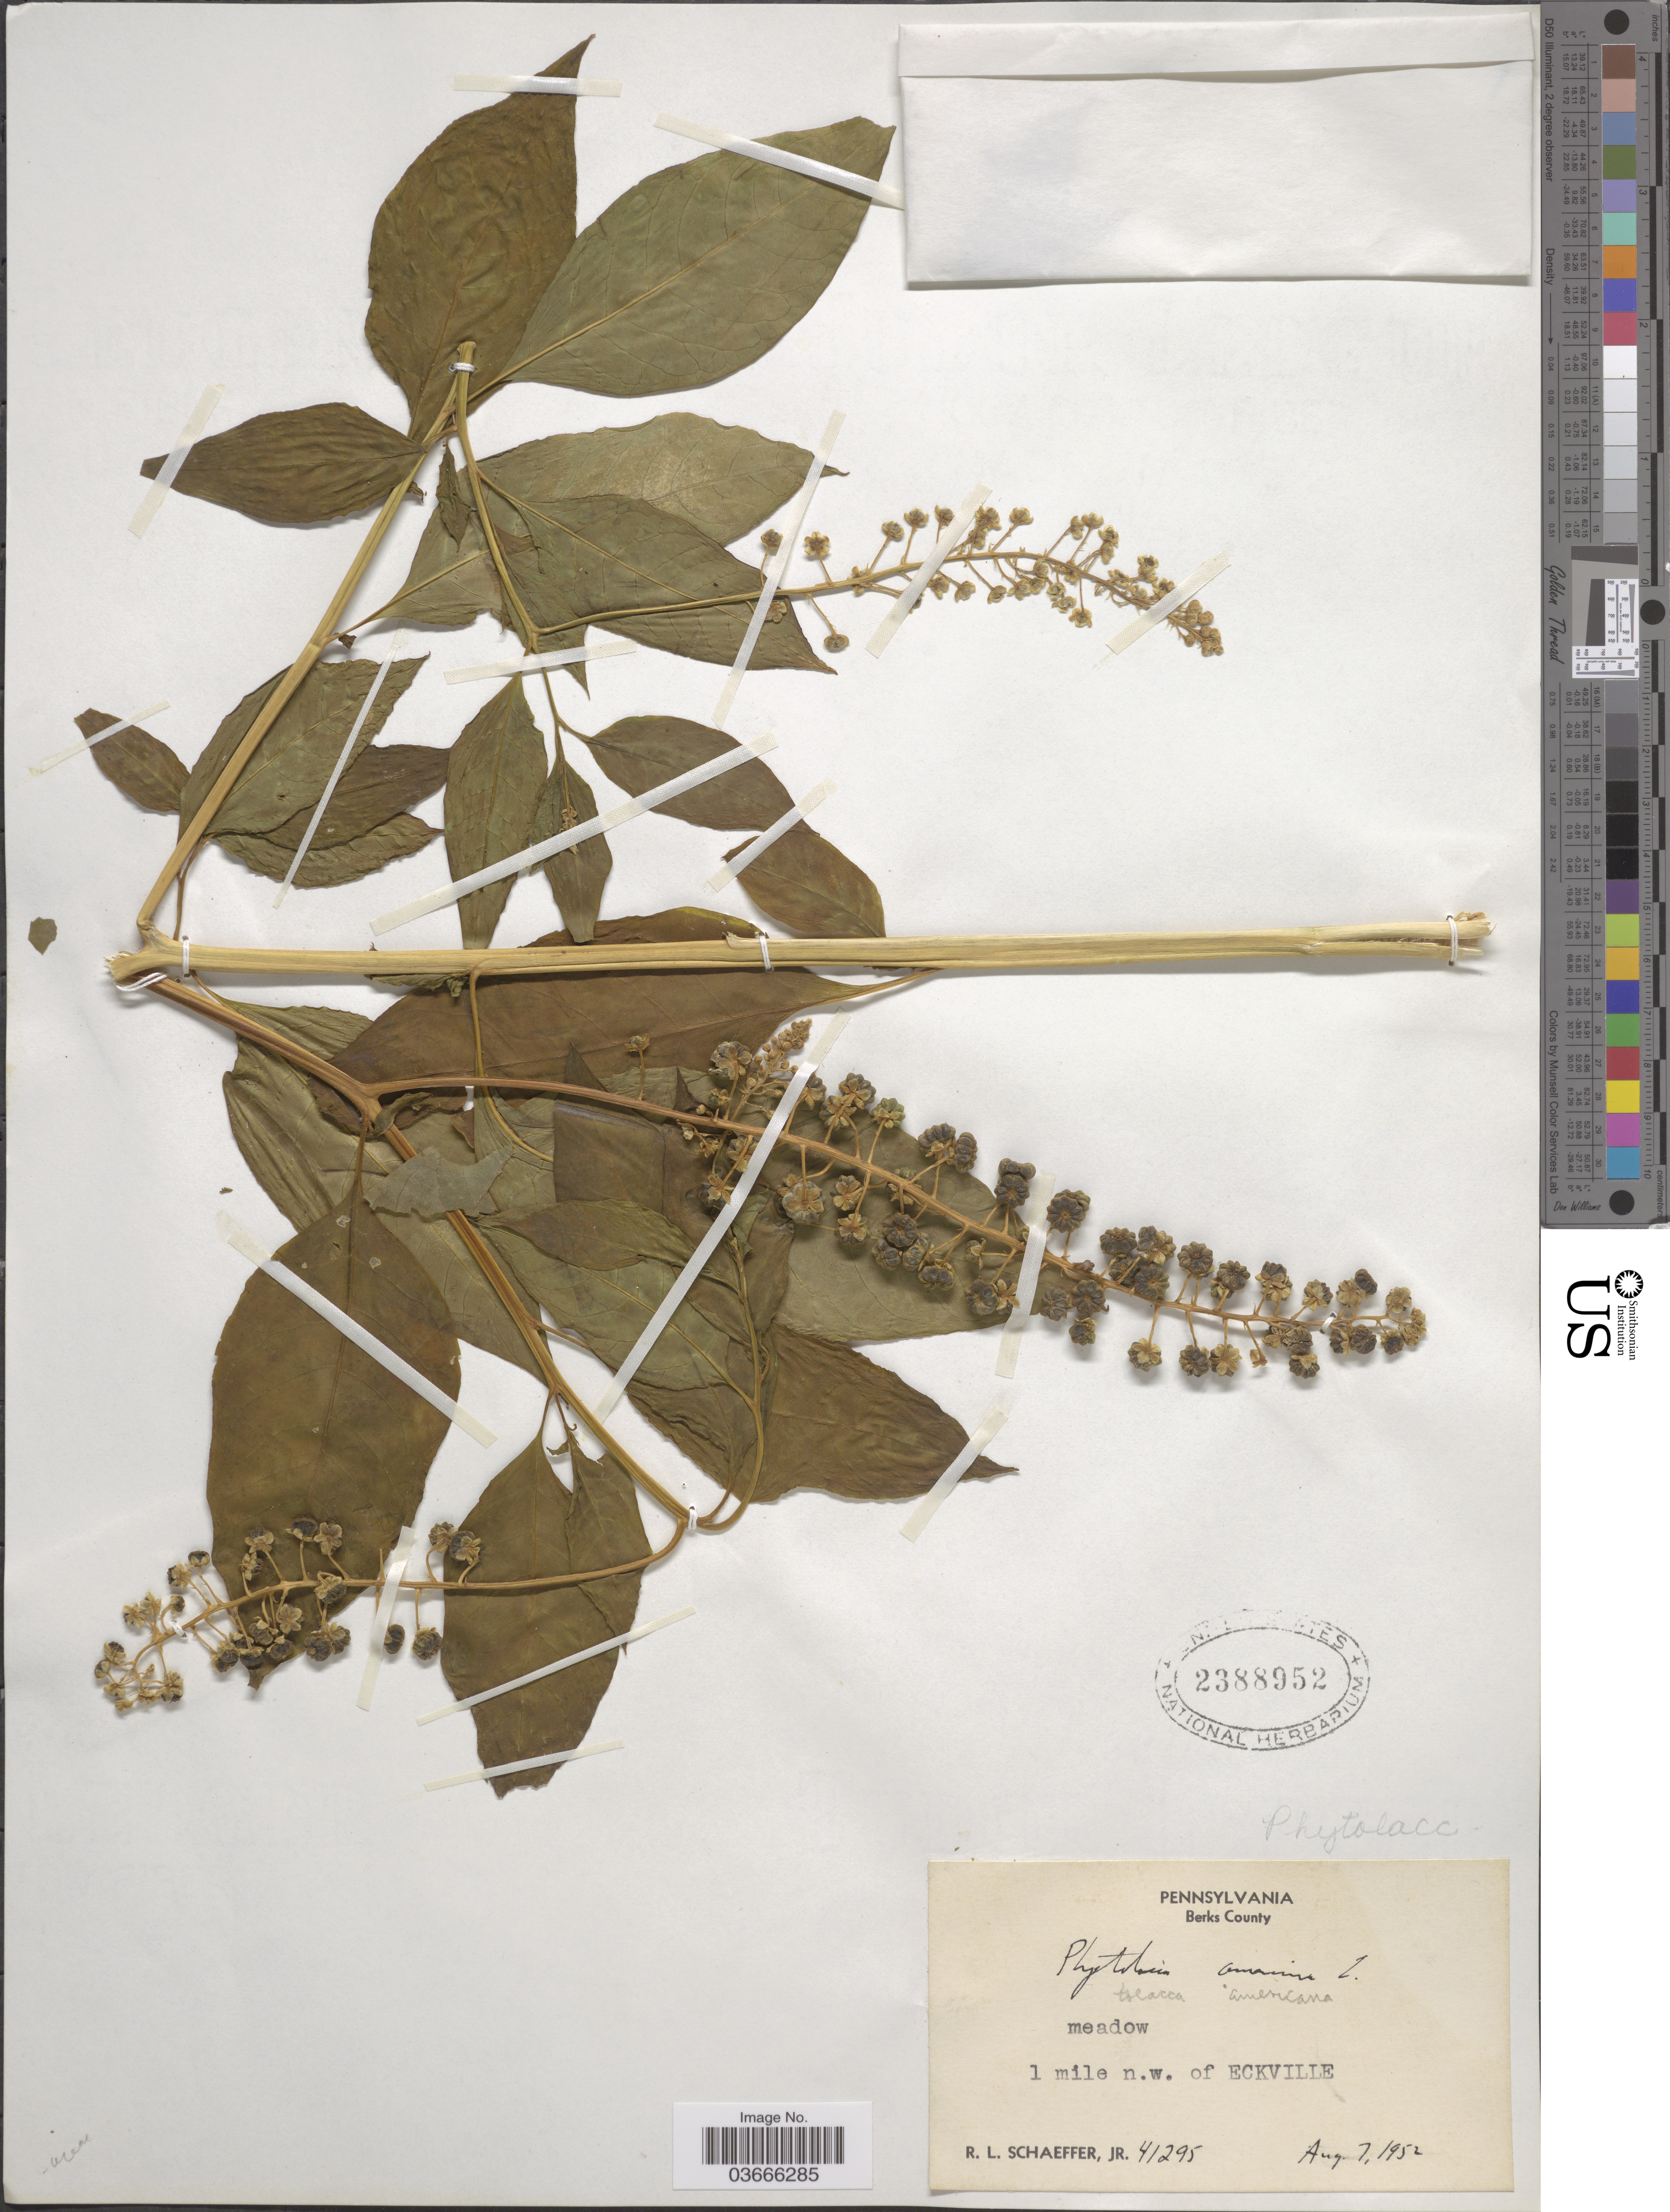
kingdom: Plantae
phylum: Tracheophyta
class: Magnoliopsida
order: Caryophyllales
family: Phytolaccaceae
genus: Phytolacca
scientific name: Phytolacca americana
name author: L.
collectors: R. L. Schaeffer Jr.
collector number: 41295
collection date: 1952-08-07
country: United States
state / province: Pennsylvania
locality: Berks County. 1 mile n.w. of Eckville.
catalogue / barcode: US 2388952